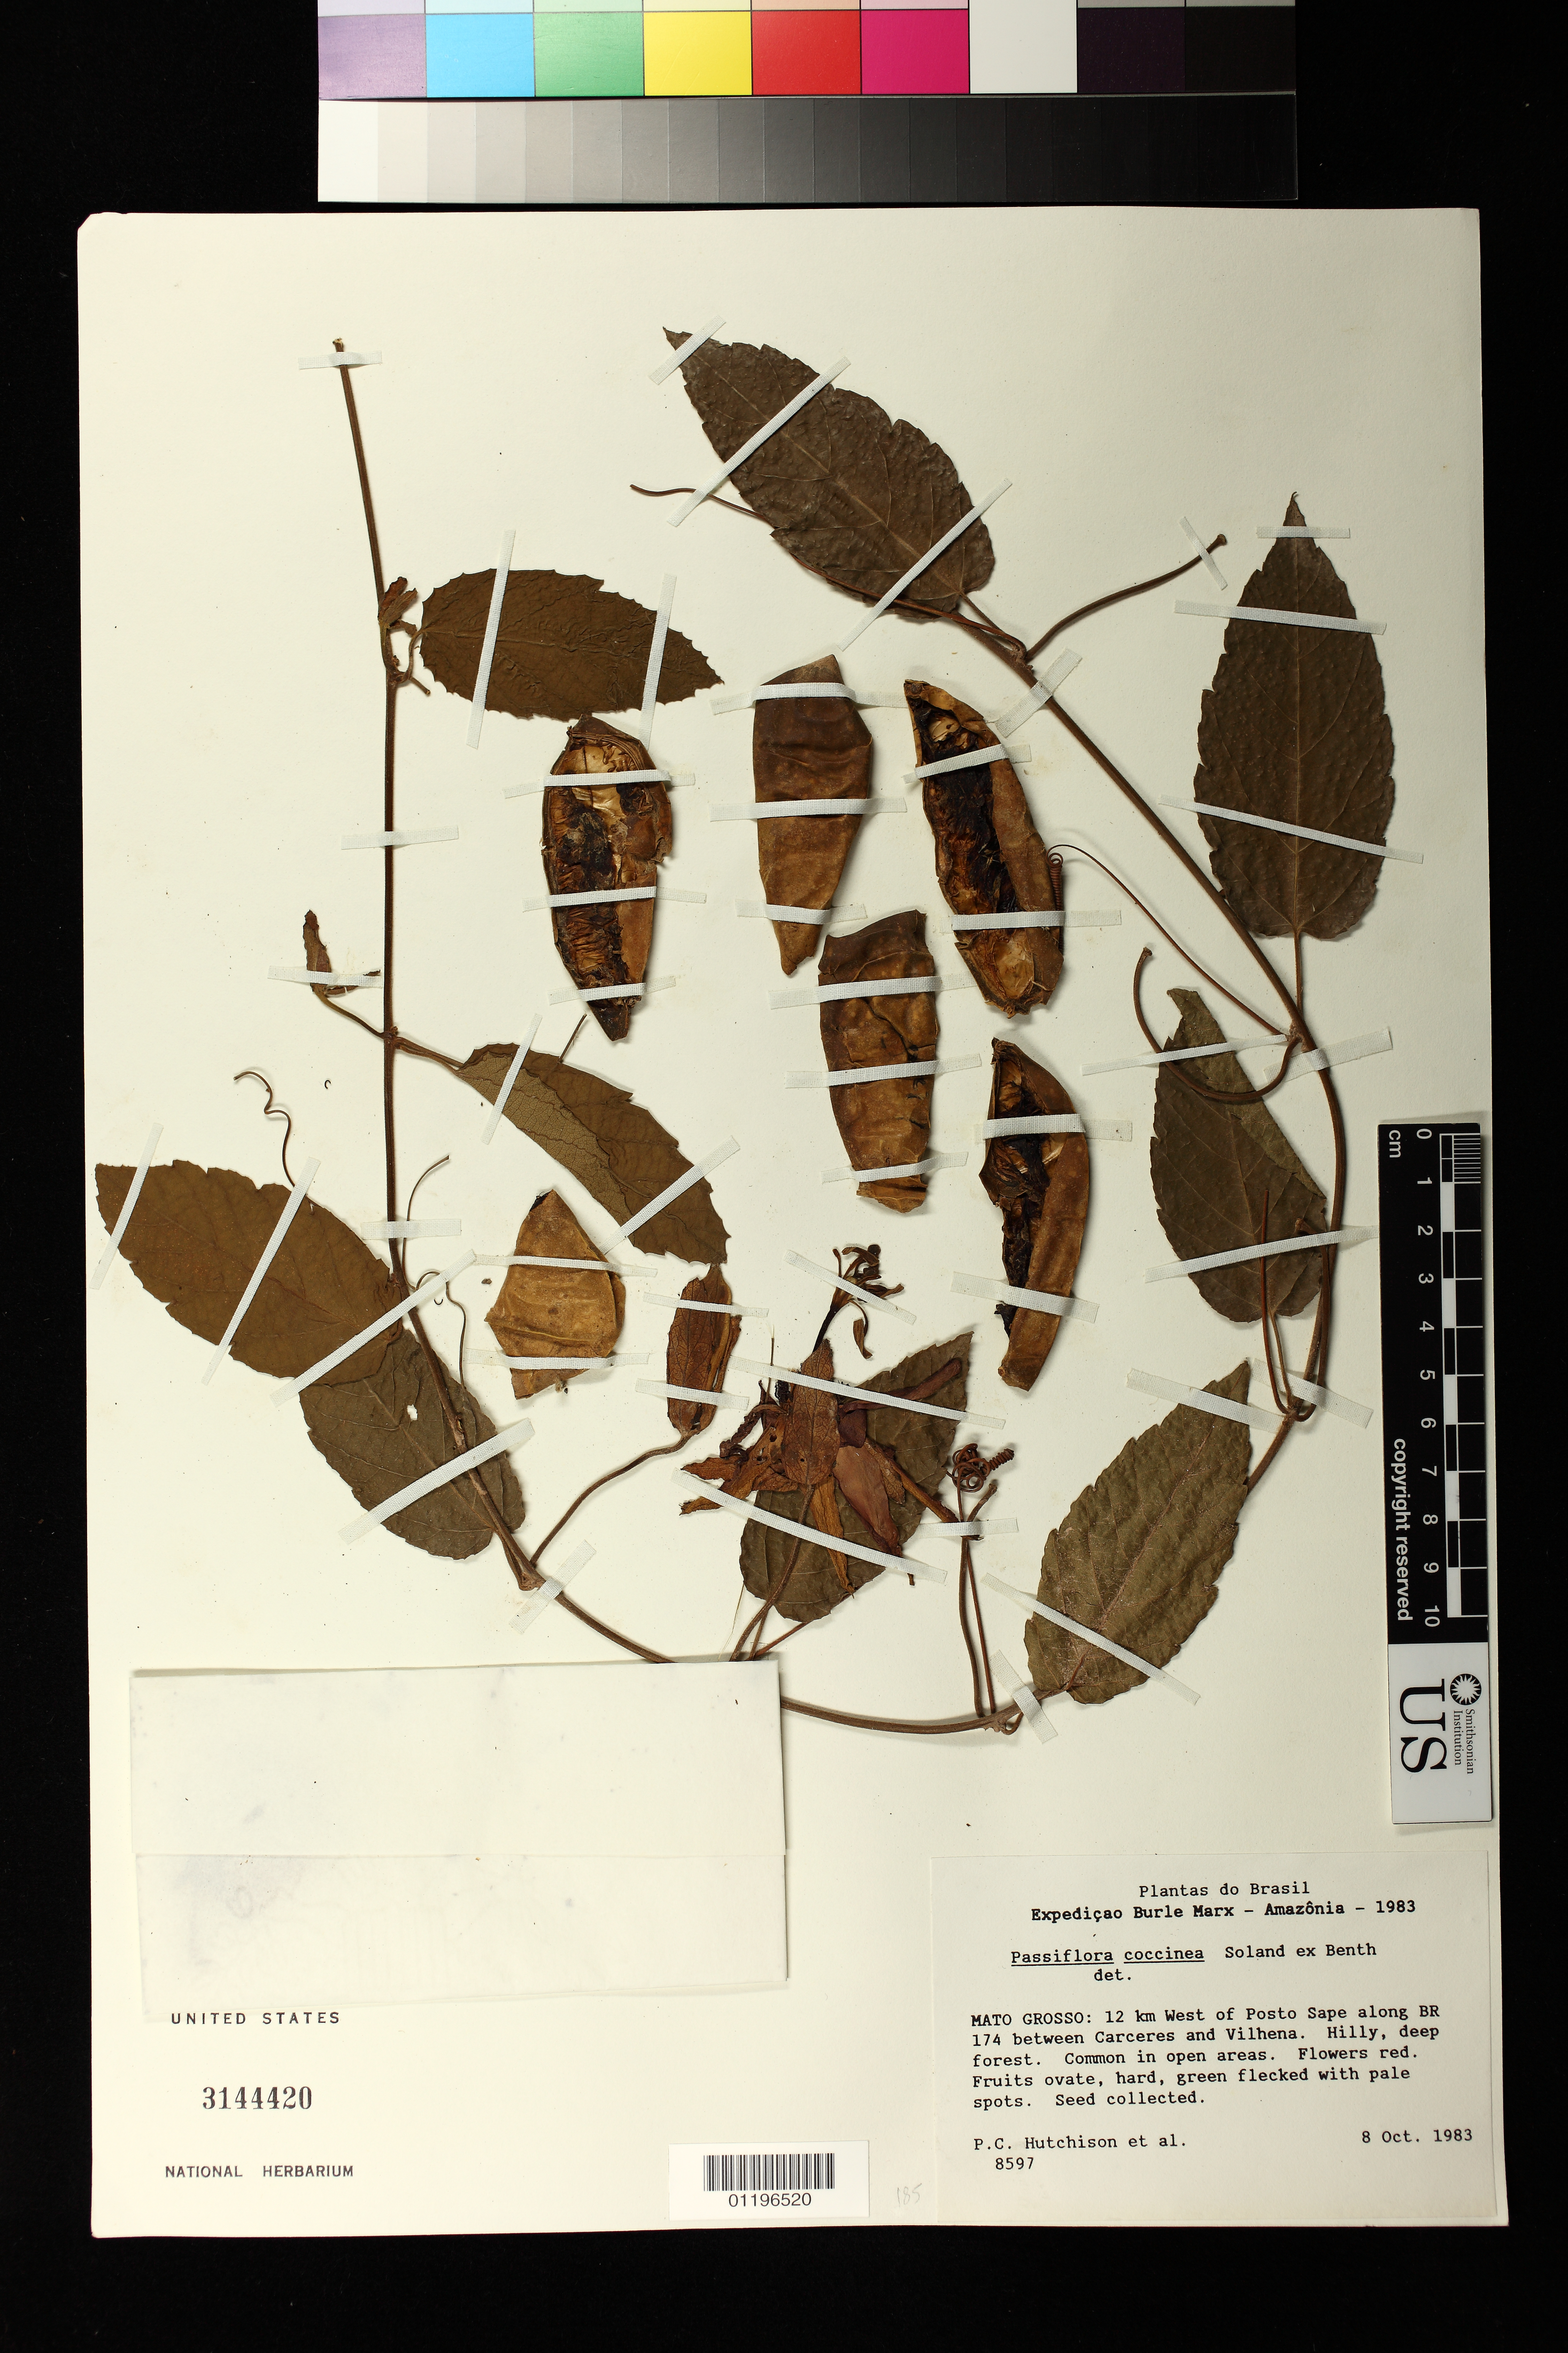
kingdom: Plantae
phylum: Tracheophyta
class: Magnoliopsida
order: Malpighiales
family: Passifloraceae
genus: Passiflora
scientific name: Passiflora coccinea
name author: Aubl.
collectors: P. C. Hutchison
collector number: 8597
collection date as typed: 10 Aug 1983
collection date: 1983-08-10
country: Brazil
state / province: Mato Grosso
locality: Mato Grosso: 12 km West of Posto Sape along BR 174 between Carceres and Vilhena. Hilly, deep forest.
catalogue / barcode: US 3144420